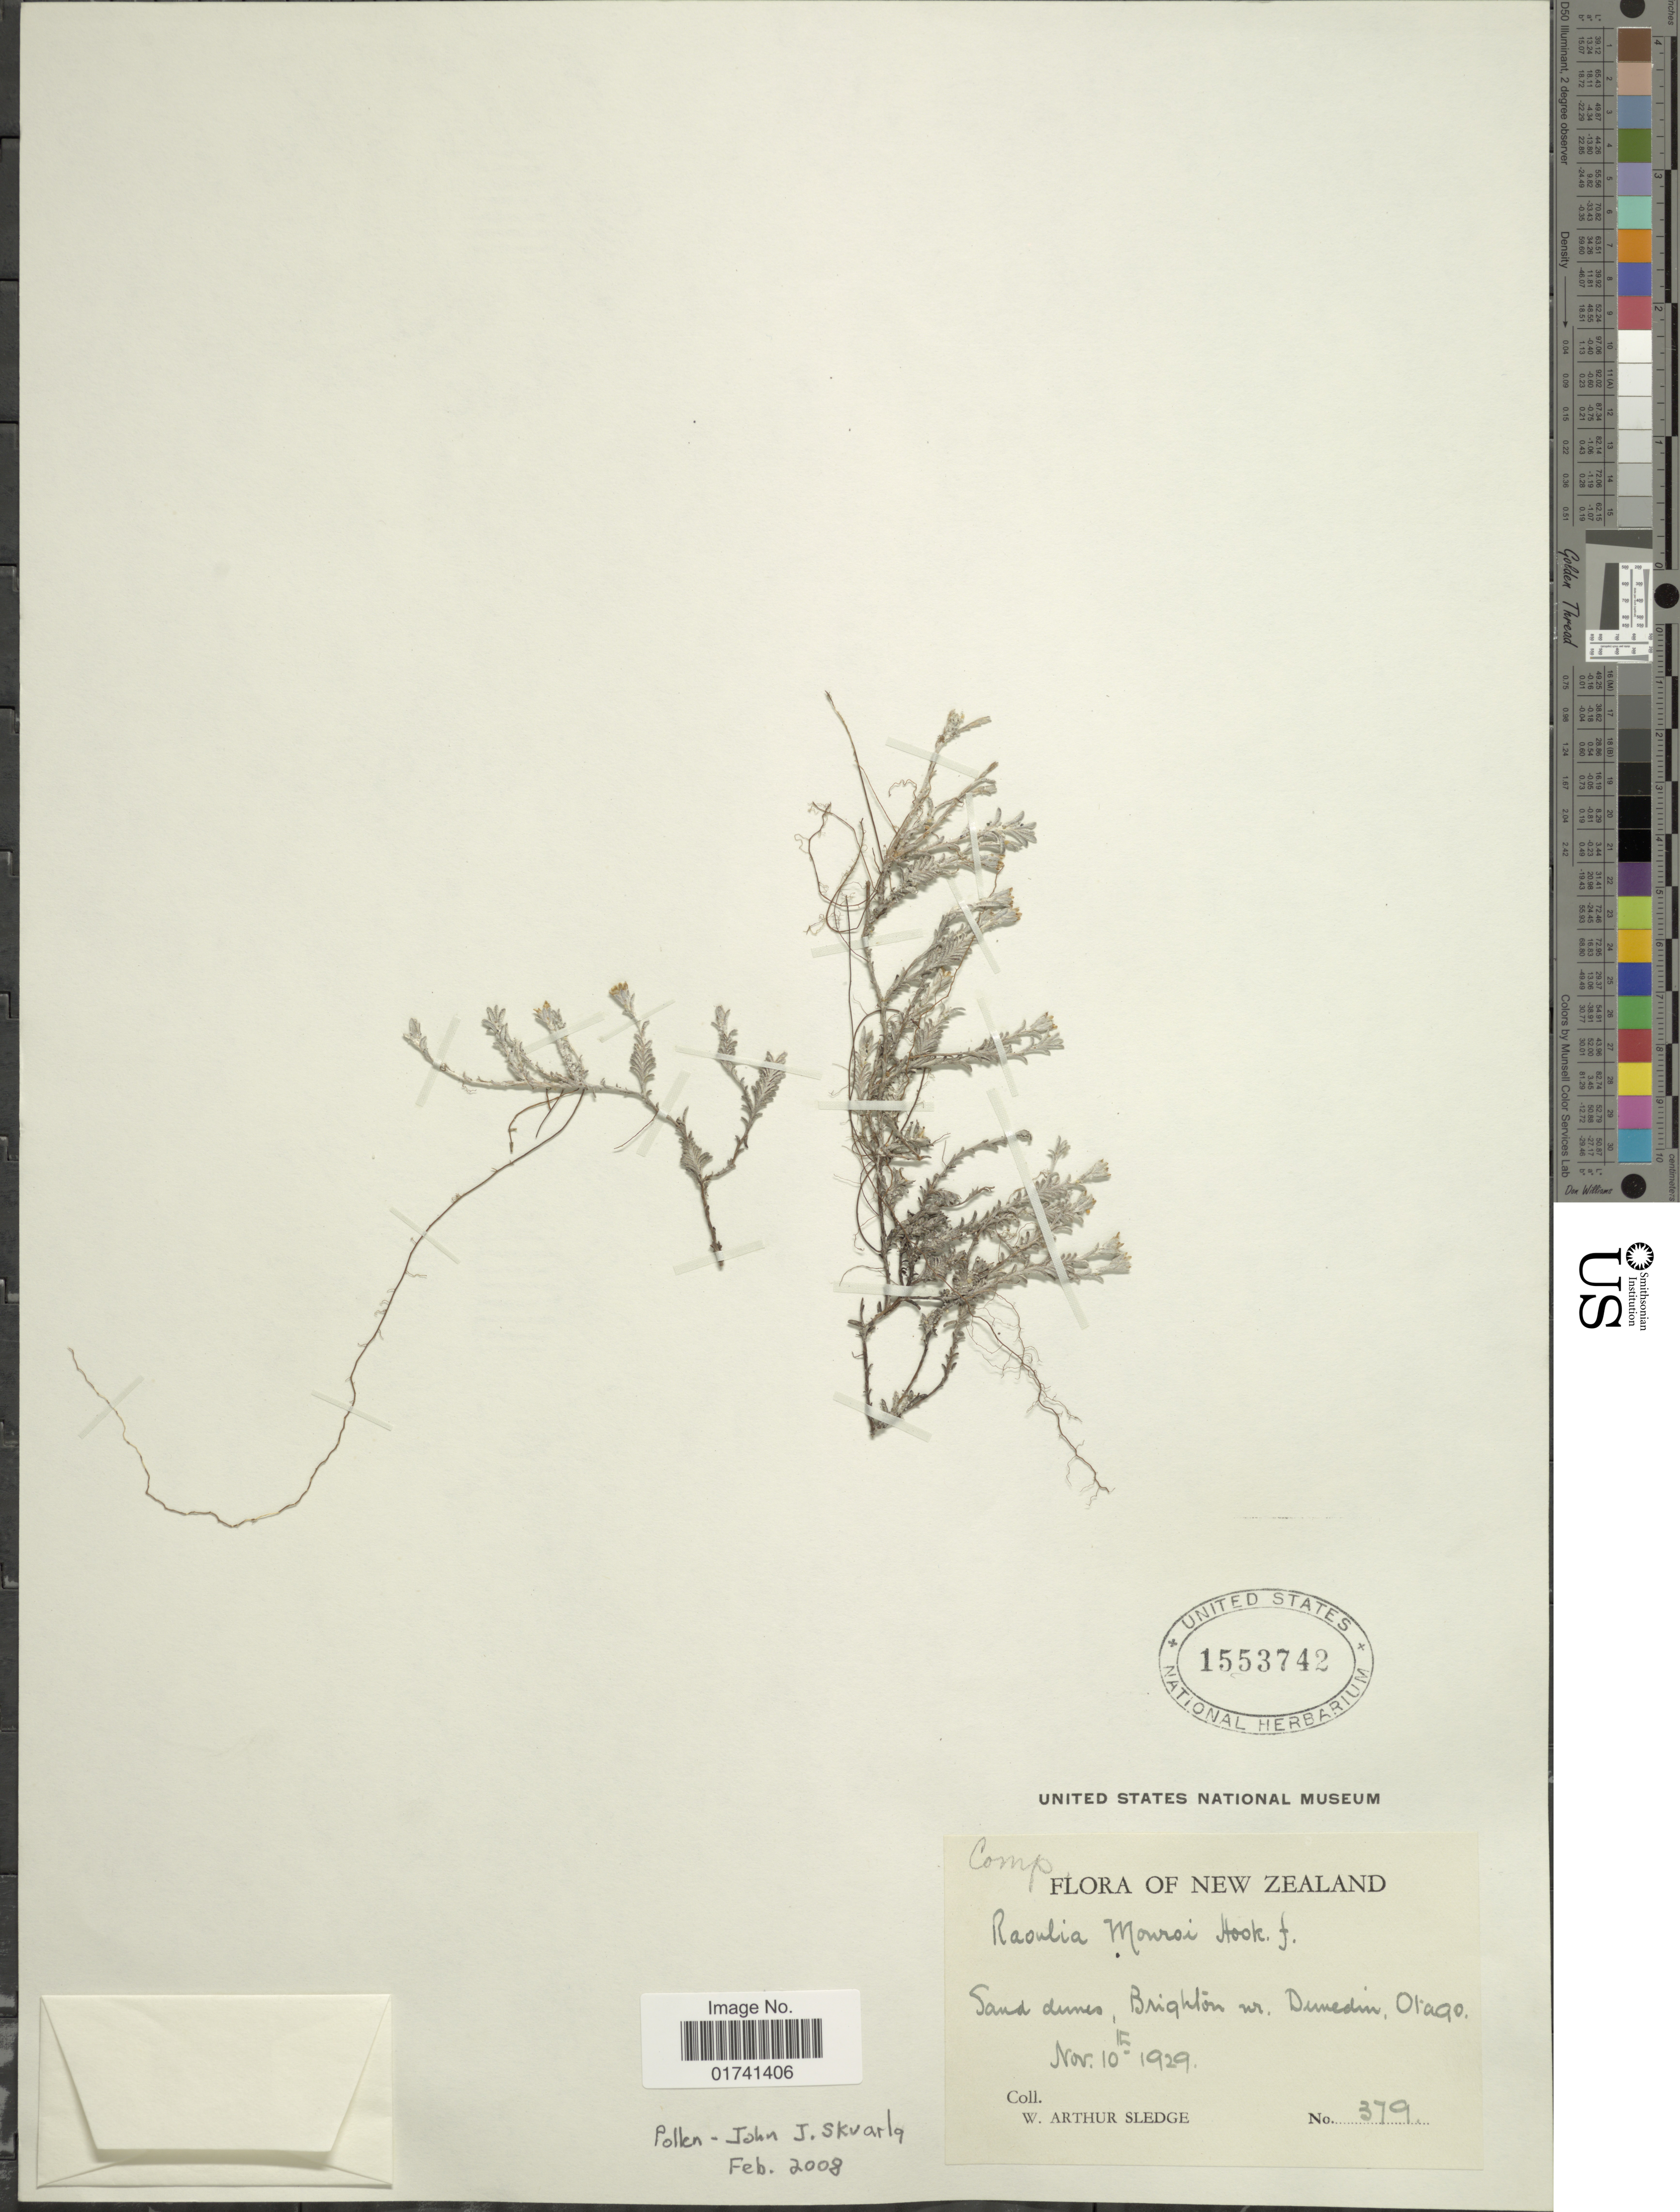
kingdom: Plantae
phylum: Tracheophyta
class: Magnoliopsida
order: Asterales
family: Asteraceae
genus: Raoulia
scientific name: Raoulia monroi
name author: Hook. f.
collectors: W. A. Sledge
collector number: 379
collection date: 1929-11-10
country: New Zealand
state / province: Otago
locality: Sand dunes, Brighton nr. Dunedin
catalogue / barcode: US 1553742